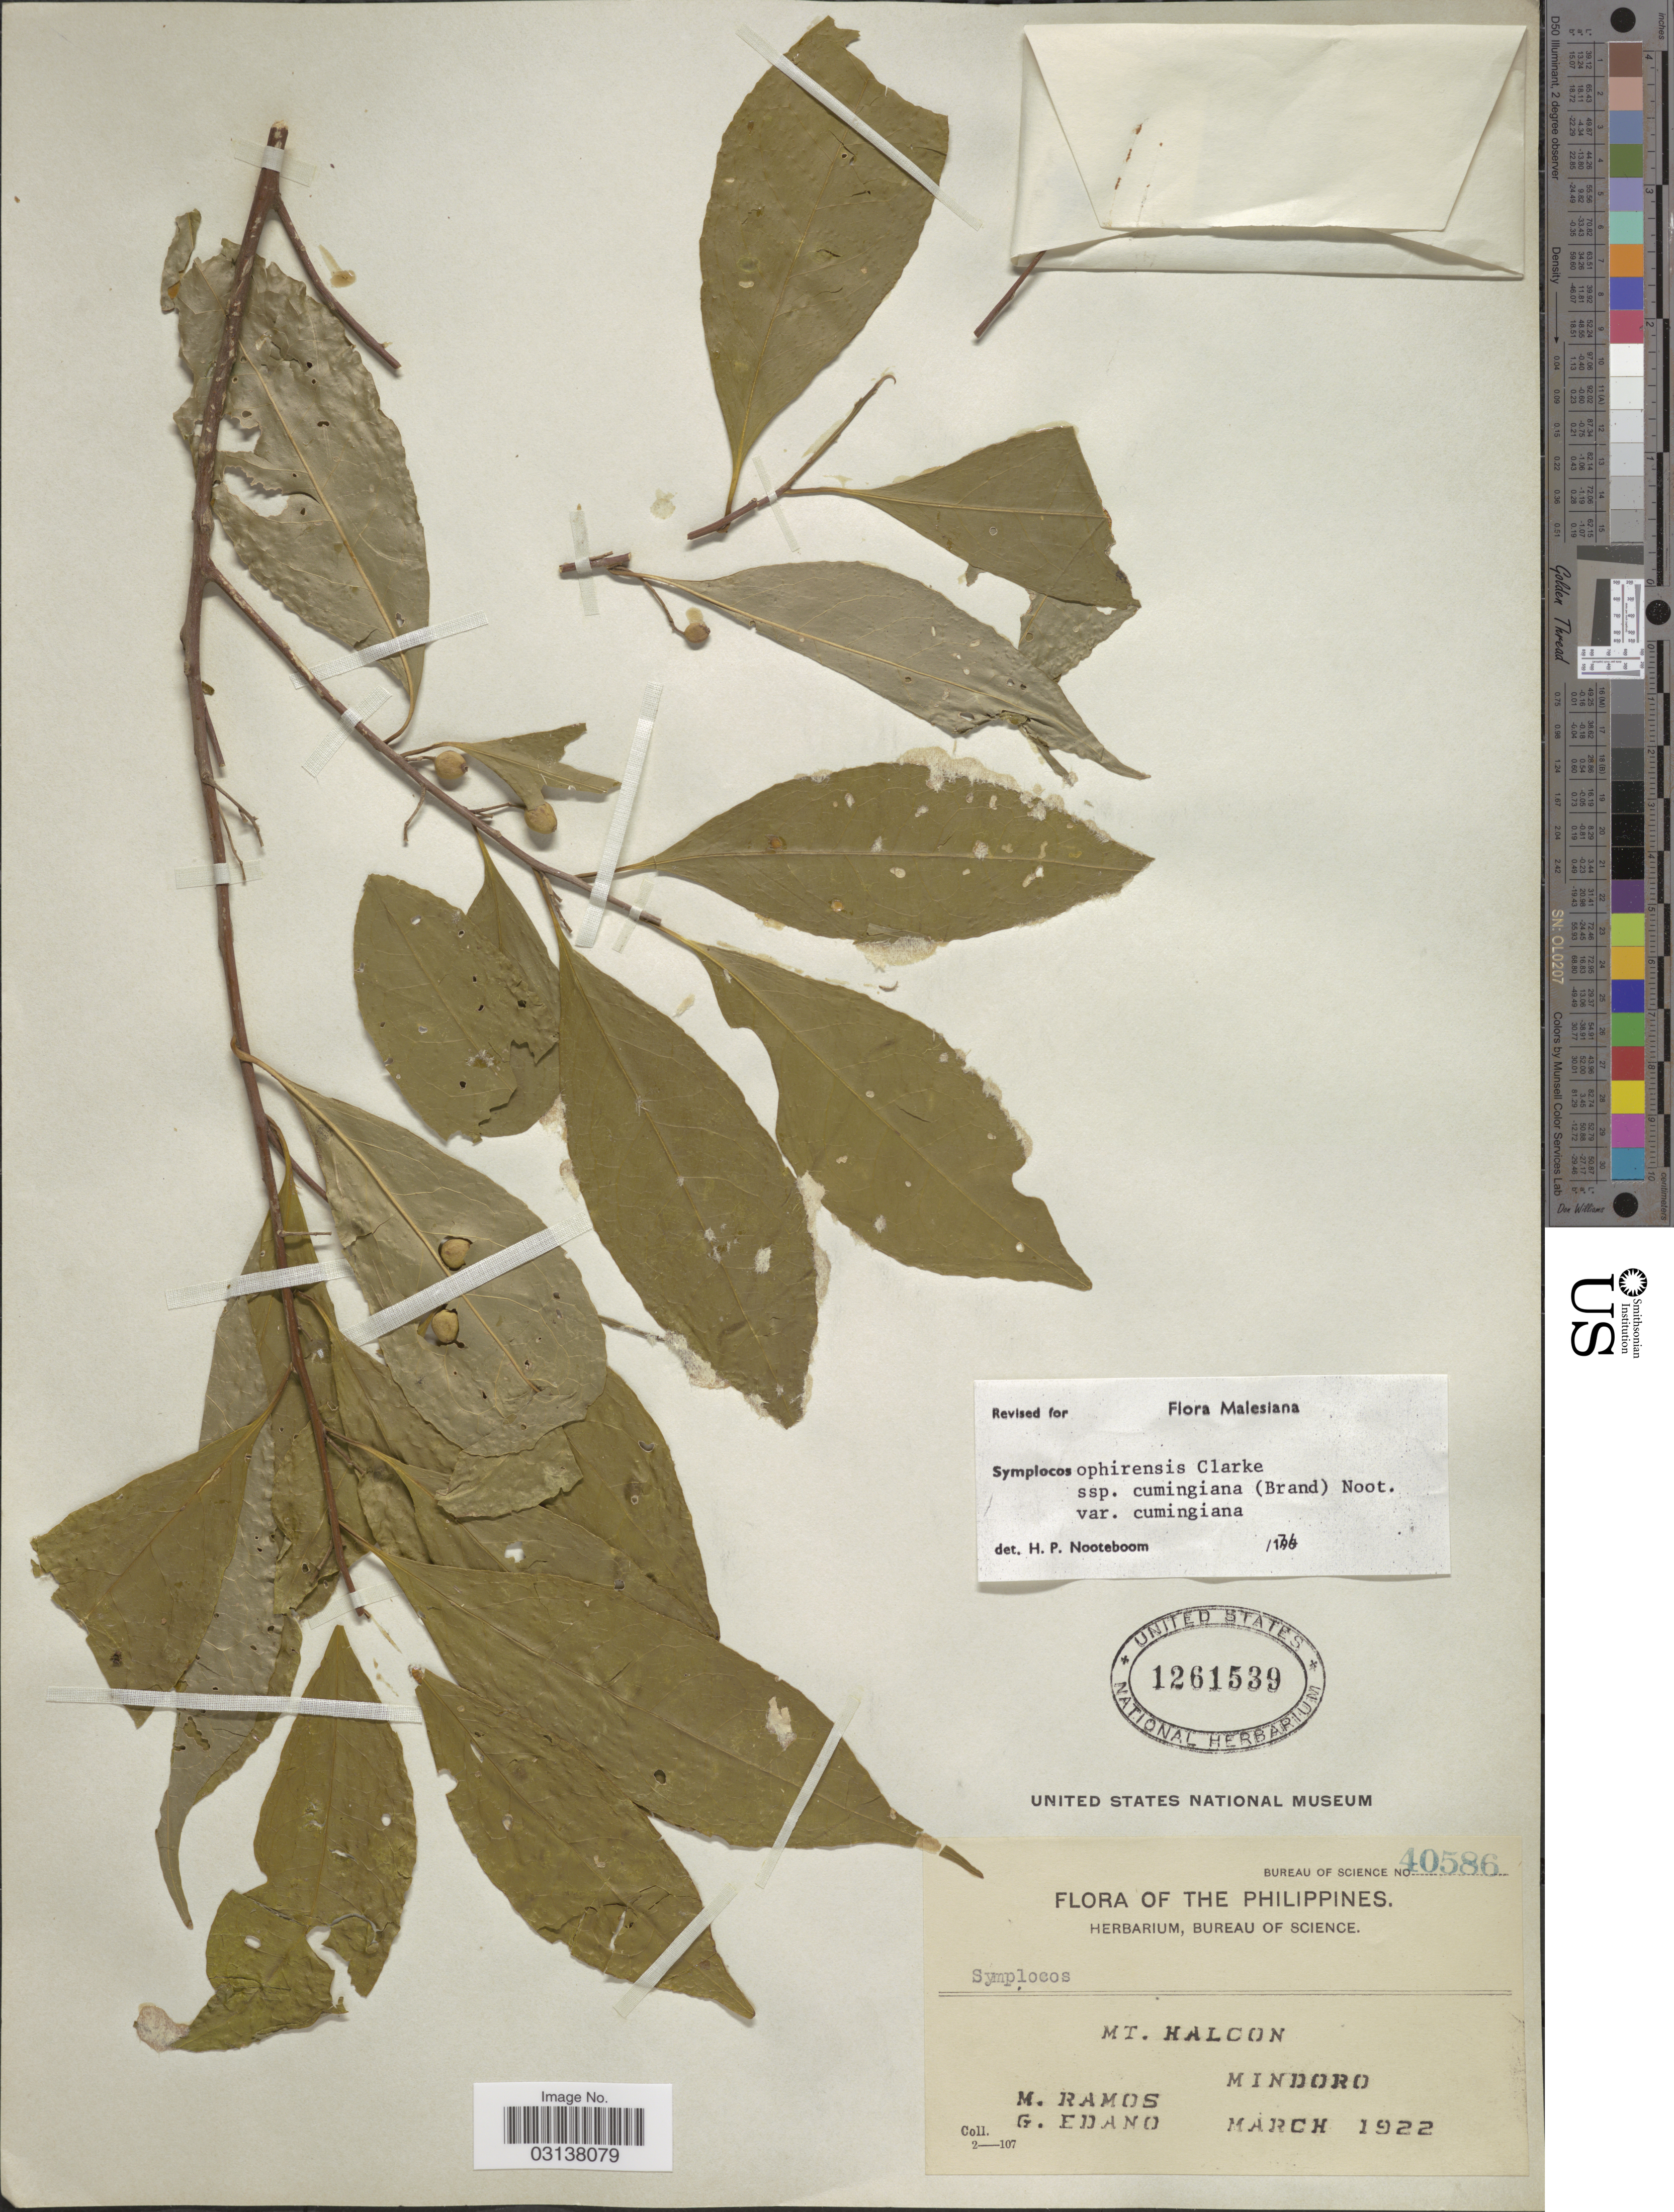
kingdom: Plantae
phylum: Tracheophyta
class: Magnoliopsida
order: Ericales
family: Symplocaceae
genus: Symplocos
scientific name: Symplocos ophirensis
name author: C.B. Clarke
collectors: M. Ramos & G. Edaño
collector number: Bureau of Science 40586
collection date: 1922-03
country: Philippines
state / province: Mimaropa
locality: The Philippines. Mt. Halcon. Mindoro.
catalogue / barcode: US 1261539